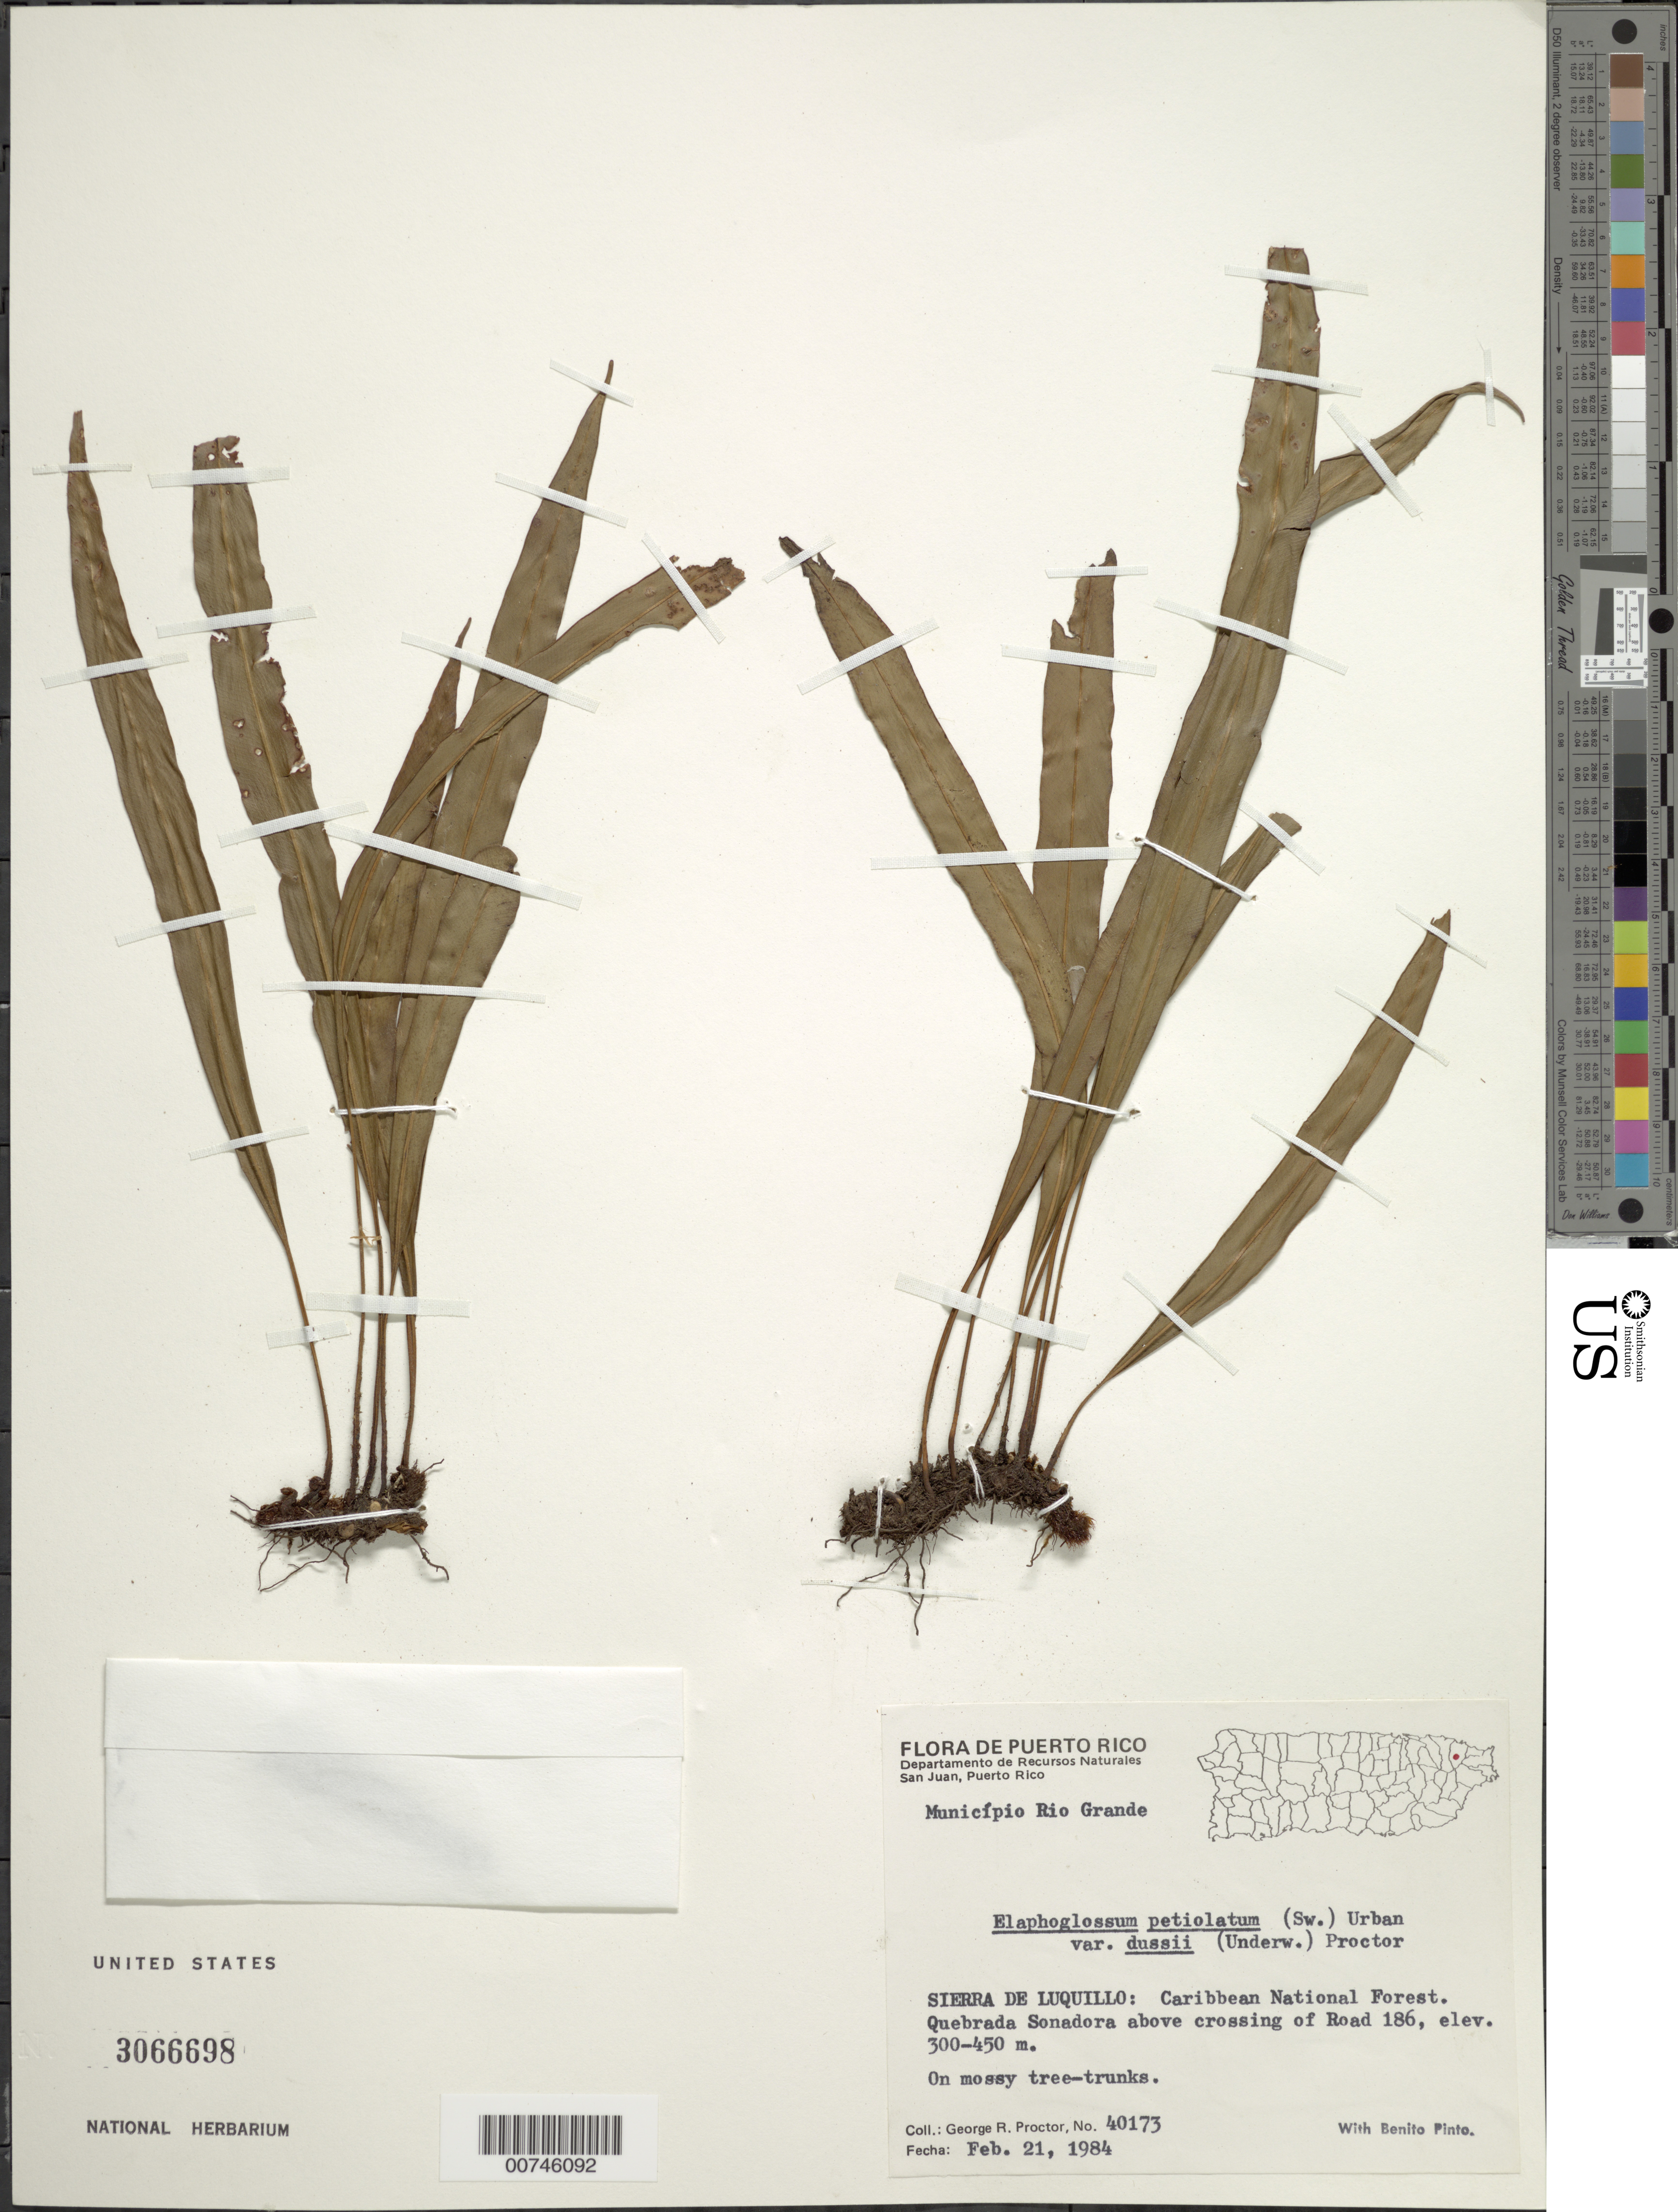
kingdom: Plantae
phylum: Tracheophyta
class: Polypodiopsida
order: Polypodiales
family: Dryopteridaceae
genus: Elaphoglossum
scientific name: Elaphoglossum petiolatum var. dussii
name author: (Underw. ex Maxon) Proctor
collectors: G. R. Proctor & B. Pinto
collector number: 40173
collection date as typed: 21 Feb 1984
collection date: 1984-02-21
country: Puerto Rico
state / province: Río Grande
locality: Sierra de Luquillo: Caribbean National Forest. Quebrada Sonadora above crossing of Road 186, Municipio Río Grande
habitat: On mossy tree-trunks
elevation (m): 300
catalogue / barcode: US 3066698